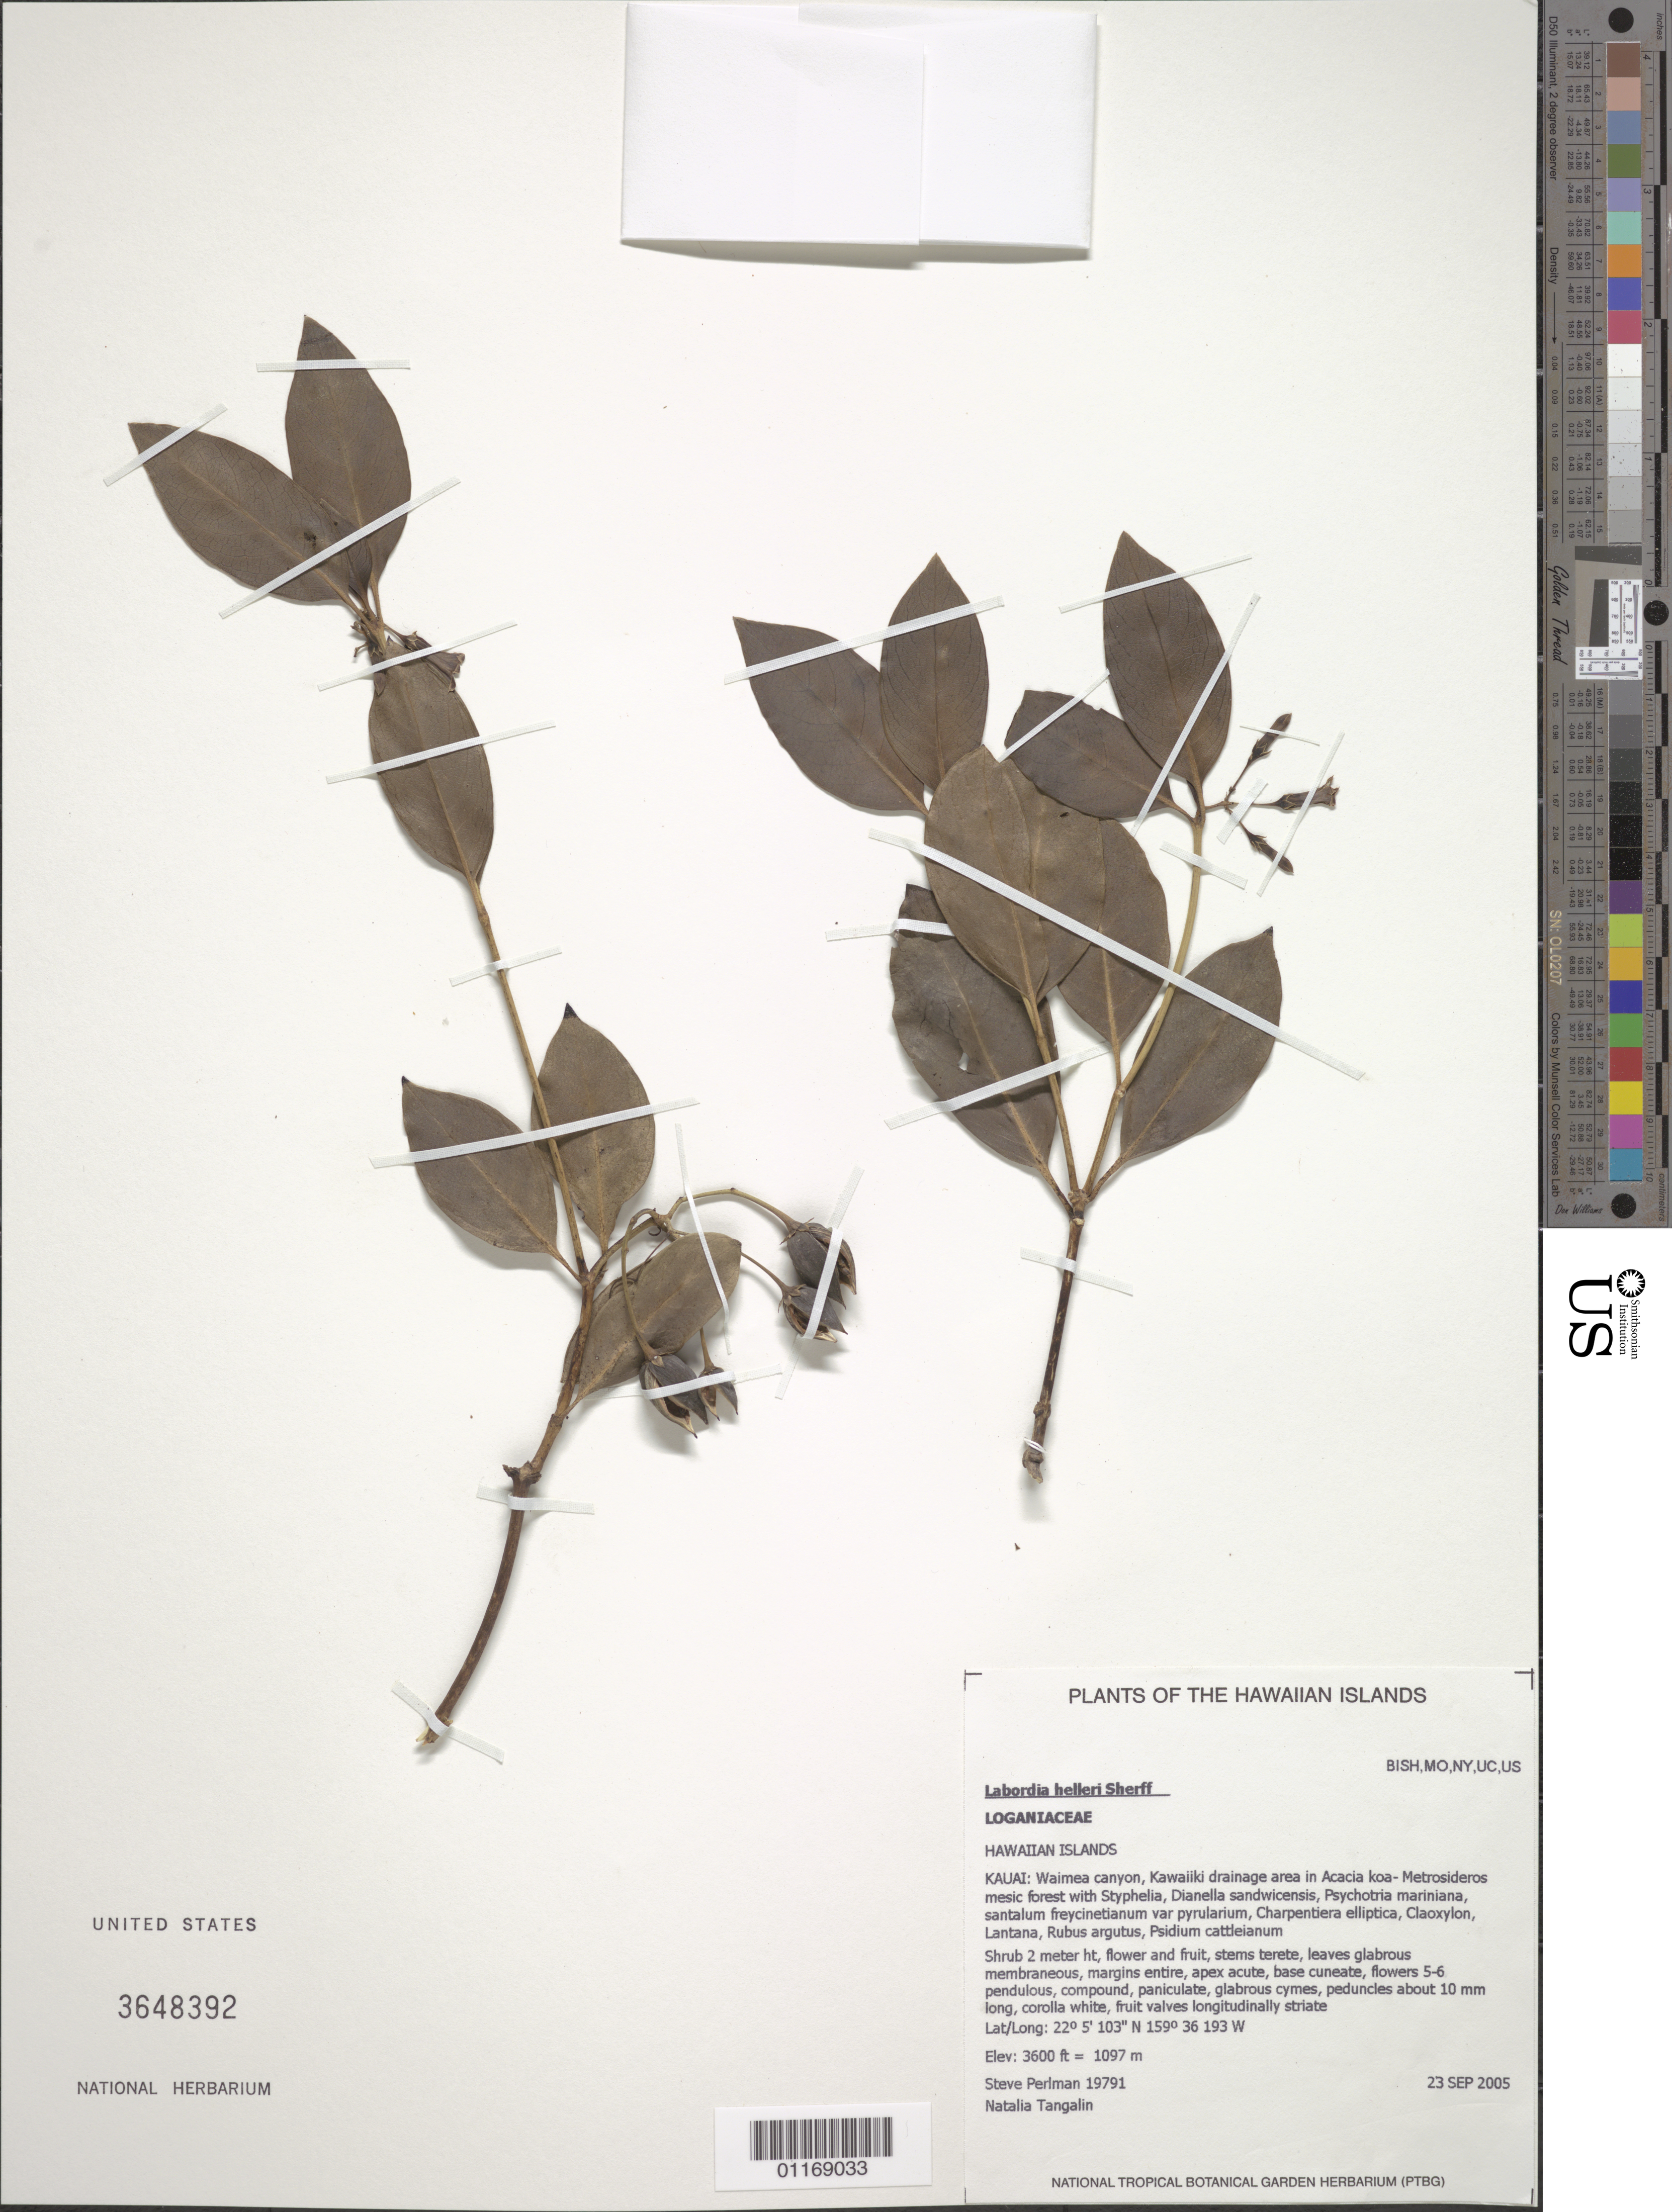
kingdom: Plantae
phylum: Tracheophyta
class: Magnoliopsida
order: Gentianales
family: Loganiaceae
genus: Geniostoma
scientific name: Geniostoma helleri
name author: (Sherff) Byng & Christenh.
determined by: Wagner, W. L., (BOT), Smithsonian Institution - National Museum of Natural History (UNITED STATES)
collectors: S. P. Perlman & N. Tangalin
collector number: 19791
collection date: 2005-09-23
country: United States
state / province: Hawaii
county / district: Kauai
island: Kaua'i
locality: Waimea canyon, Kawaiiki drainage area.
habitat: Mesic forest.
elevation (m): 1097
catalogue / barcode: US 3648392